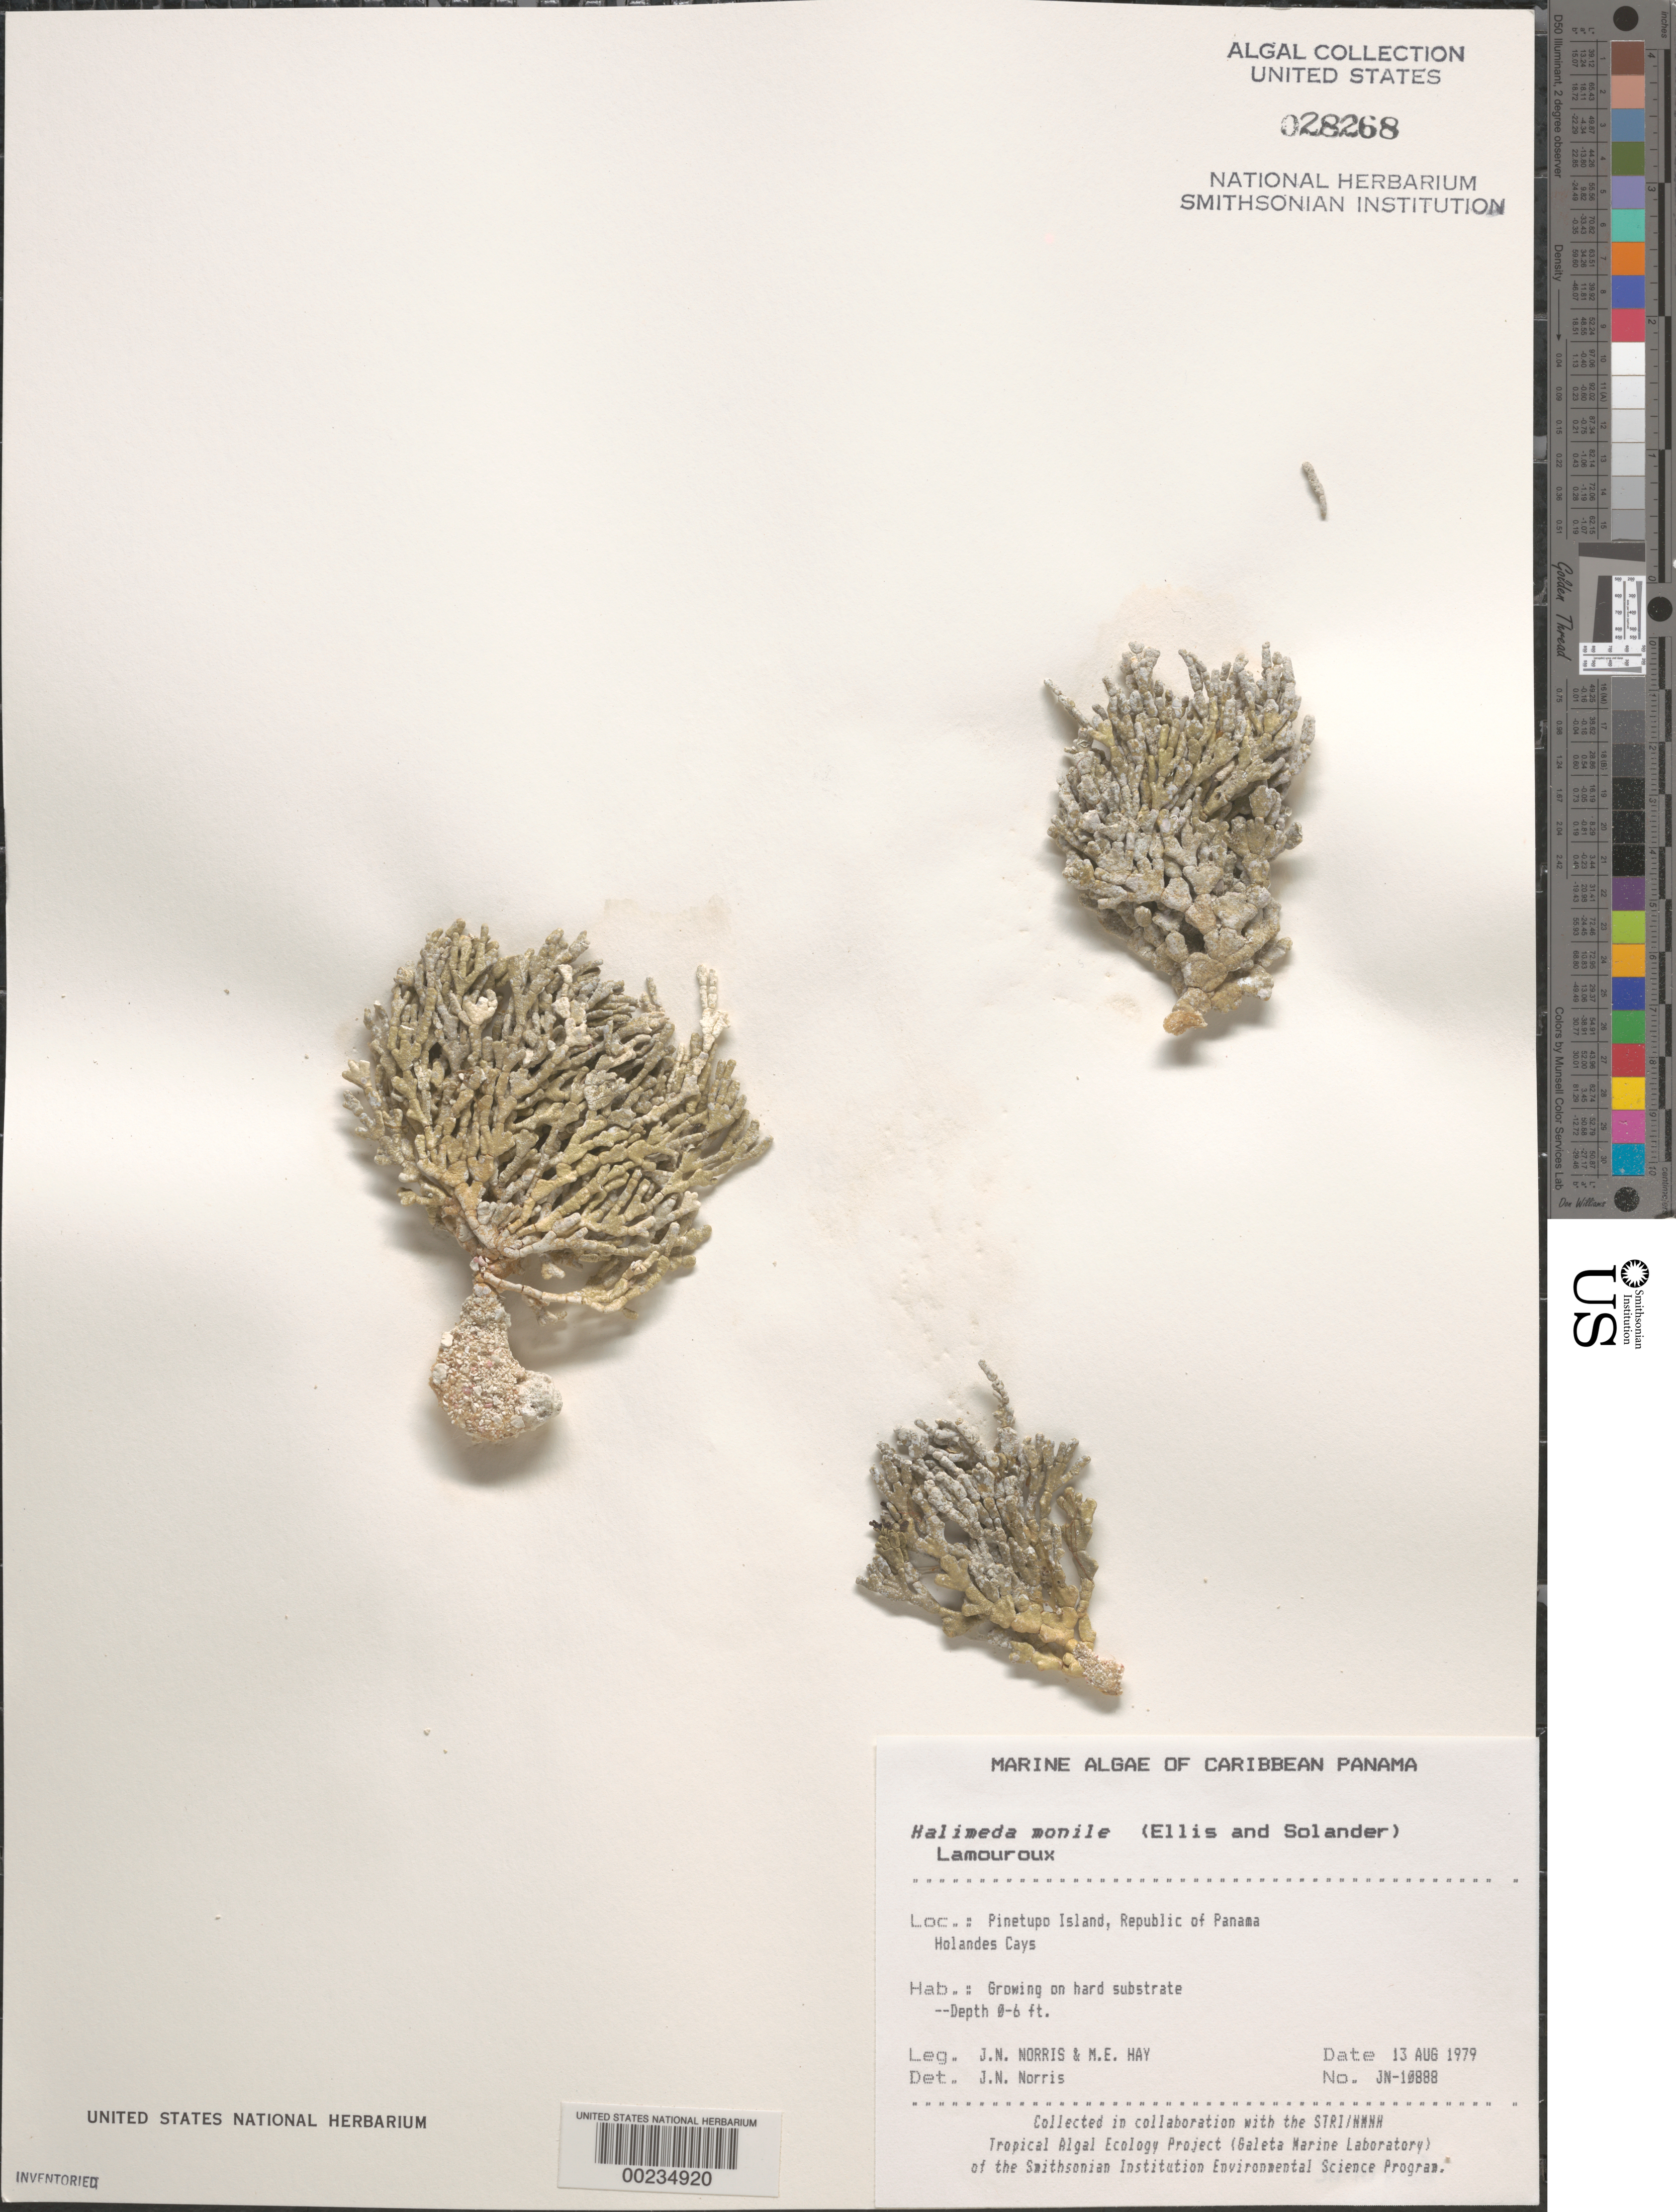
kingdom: Plantae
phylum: Chlorophyta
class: Ulvophyceae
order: Bryopsidales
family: Halimedaceae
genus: Halimeda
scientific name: Halimeda monile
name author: (J. Ellis & Sol.) J.V.Lamouroux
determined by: Norris, James N.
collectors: J. N. Norris & M. E. Hay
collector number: JN-10888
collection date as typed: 13 Aug 1979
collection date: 1979-08-13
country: Panama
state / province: Kuna Yala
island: Pinetupo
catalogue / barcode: US 28268